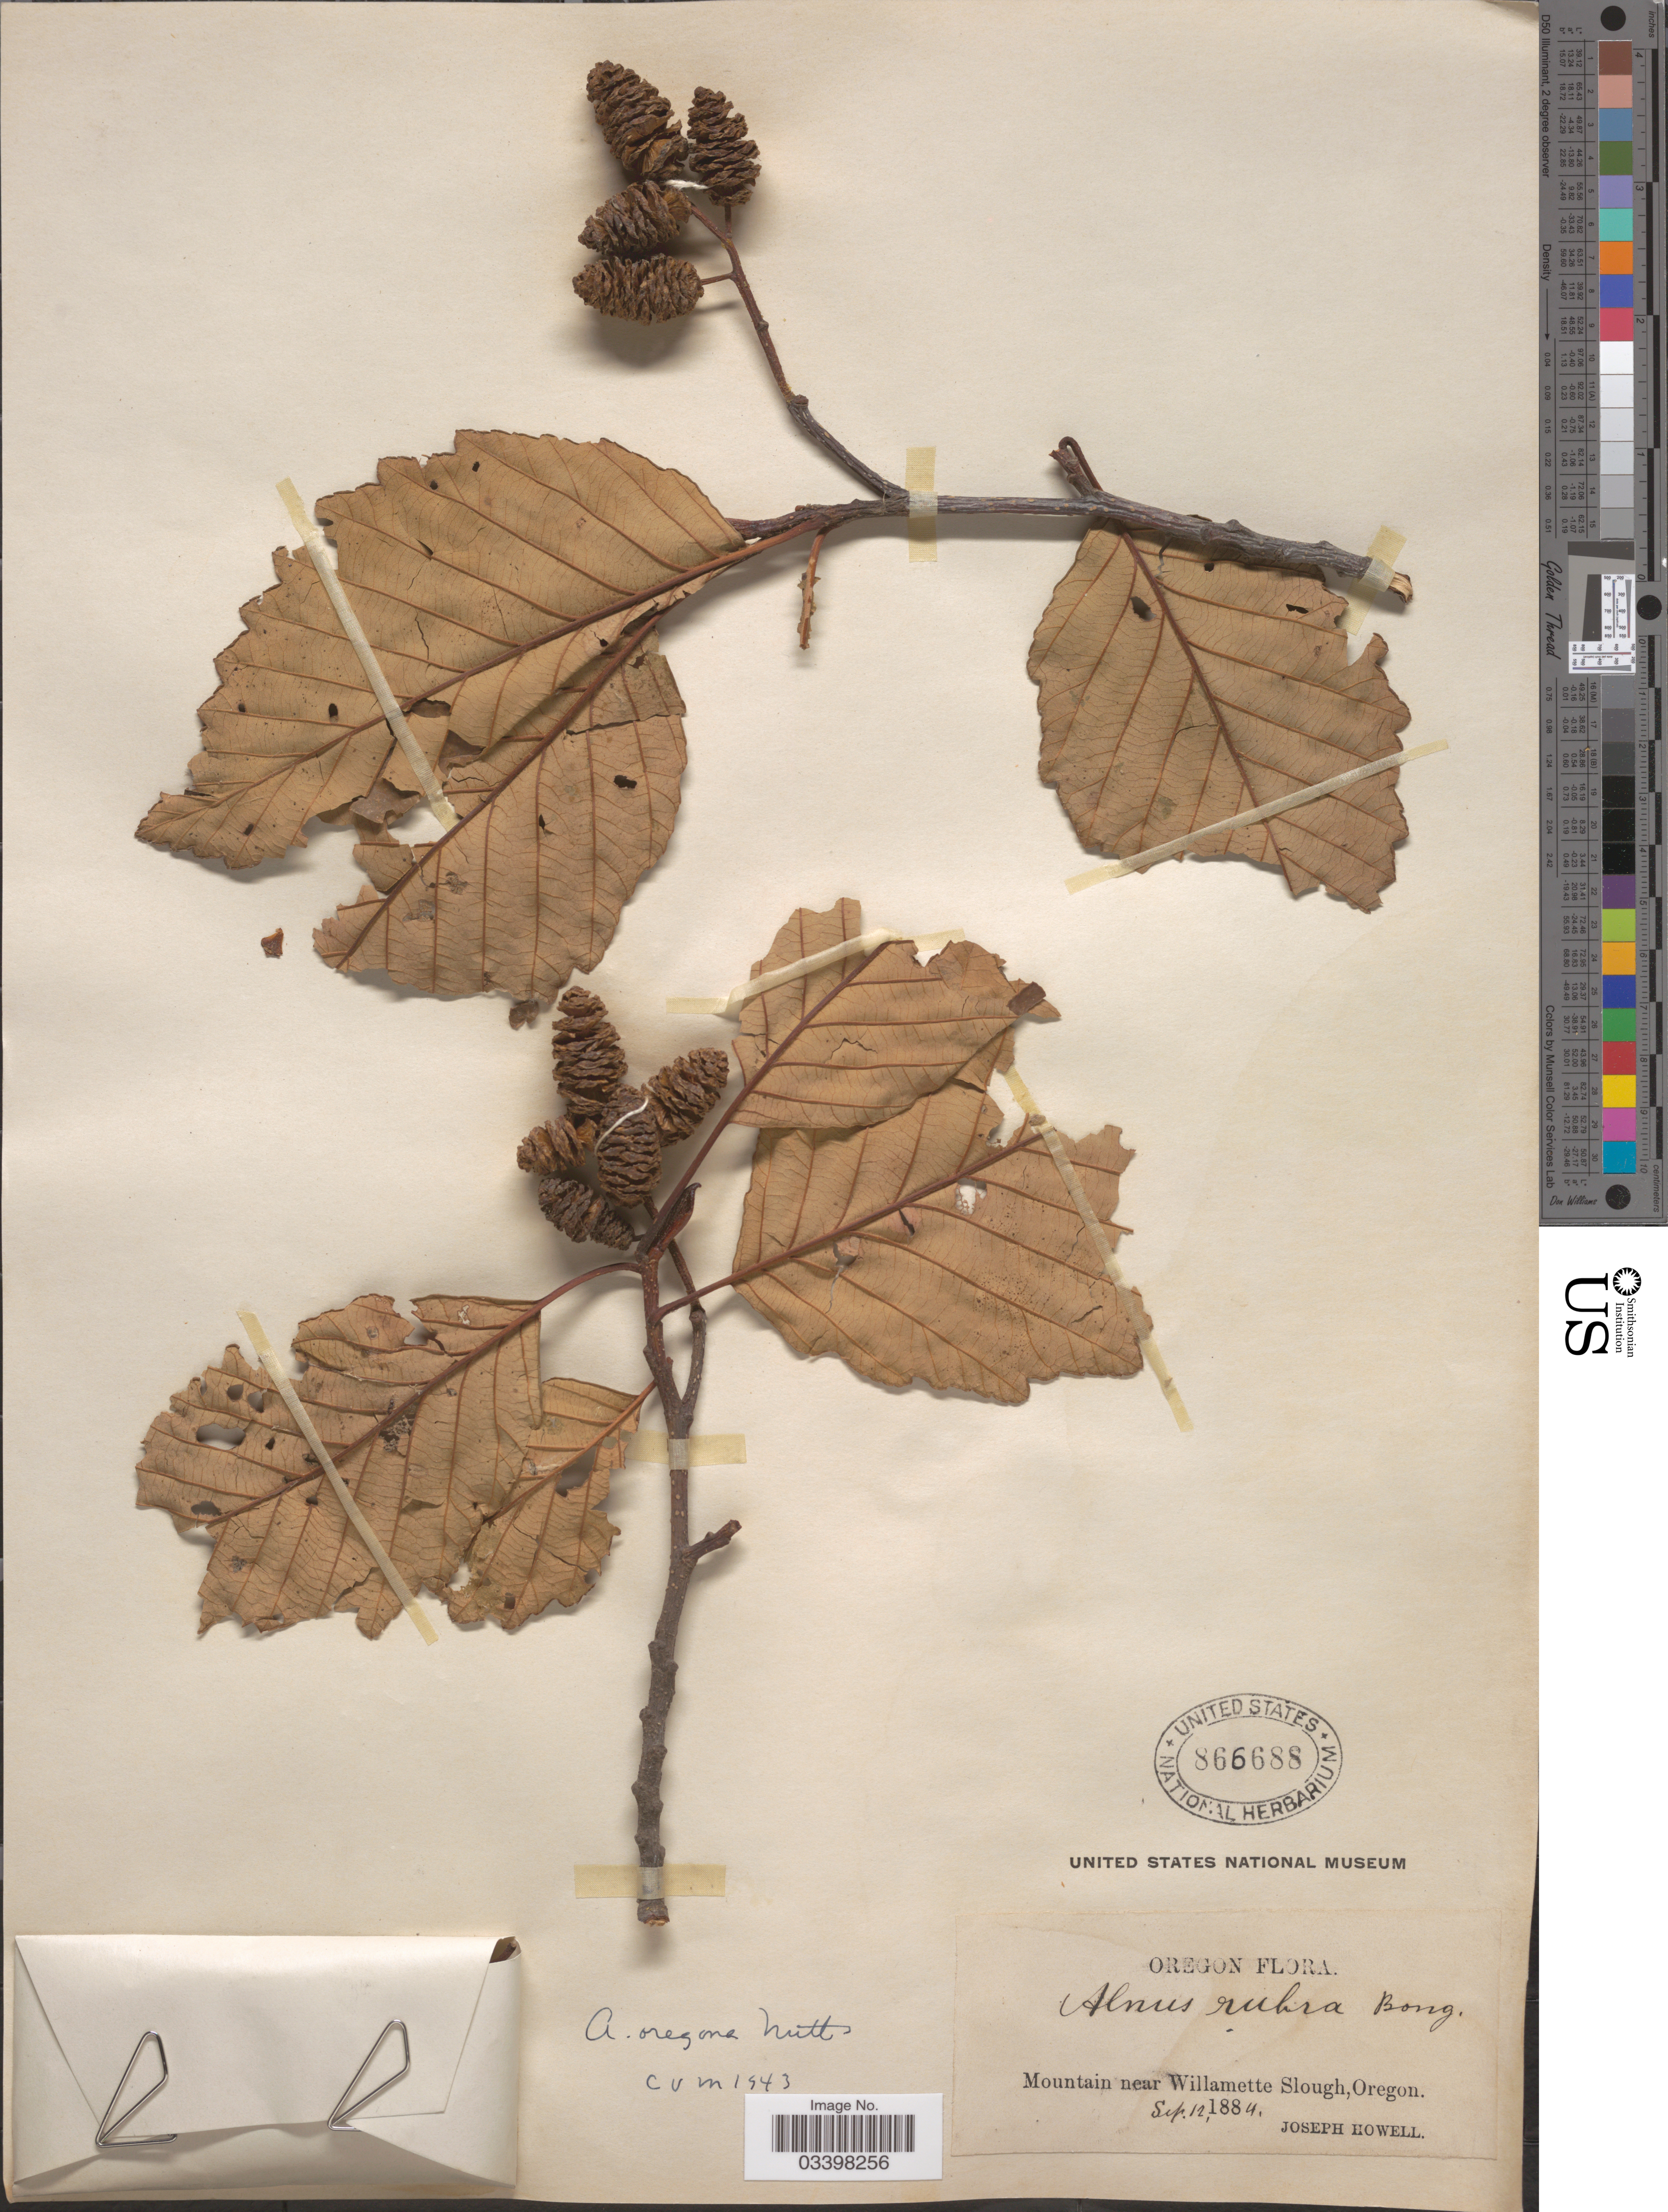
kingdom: Plantae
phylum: Tracheophyta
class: Magnoliopsida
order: Fagales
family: Betulaceae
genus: Alnus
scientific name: Alnus rubra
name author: Bong.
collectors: J. Howell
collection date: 1884-09-12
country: United States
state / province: Oregon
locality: Mountain near Willamette Slough.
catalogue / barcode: US 866688